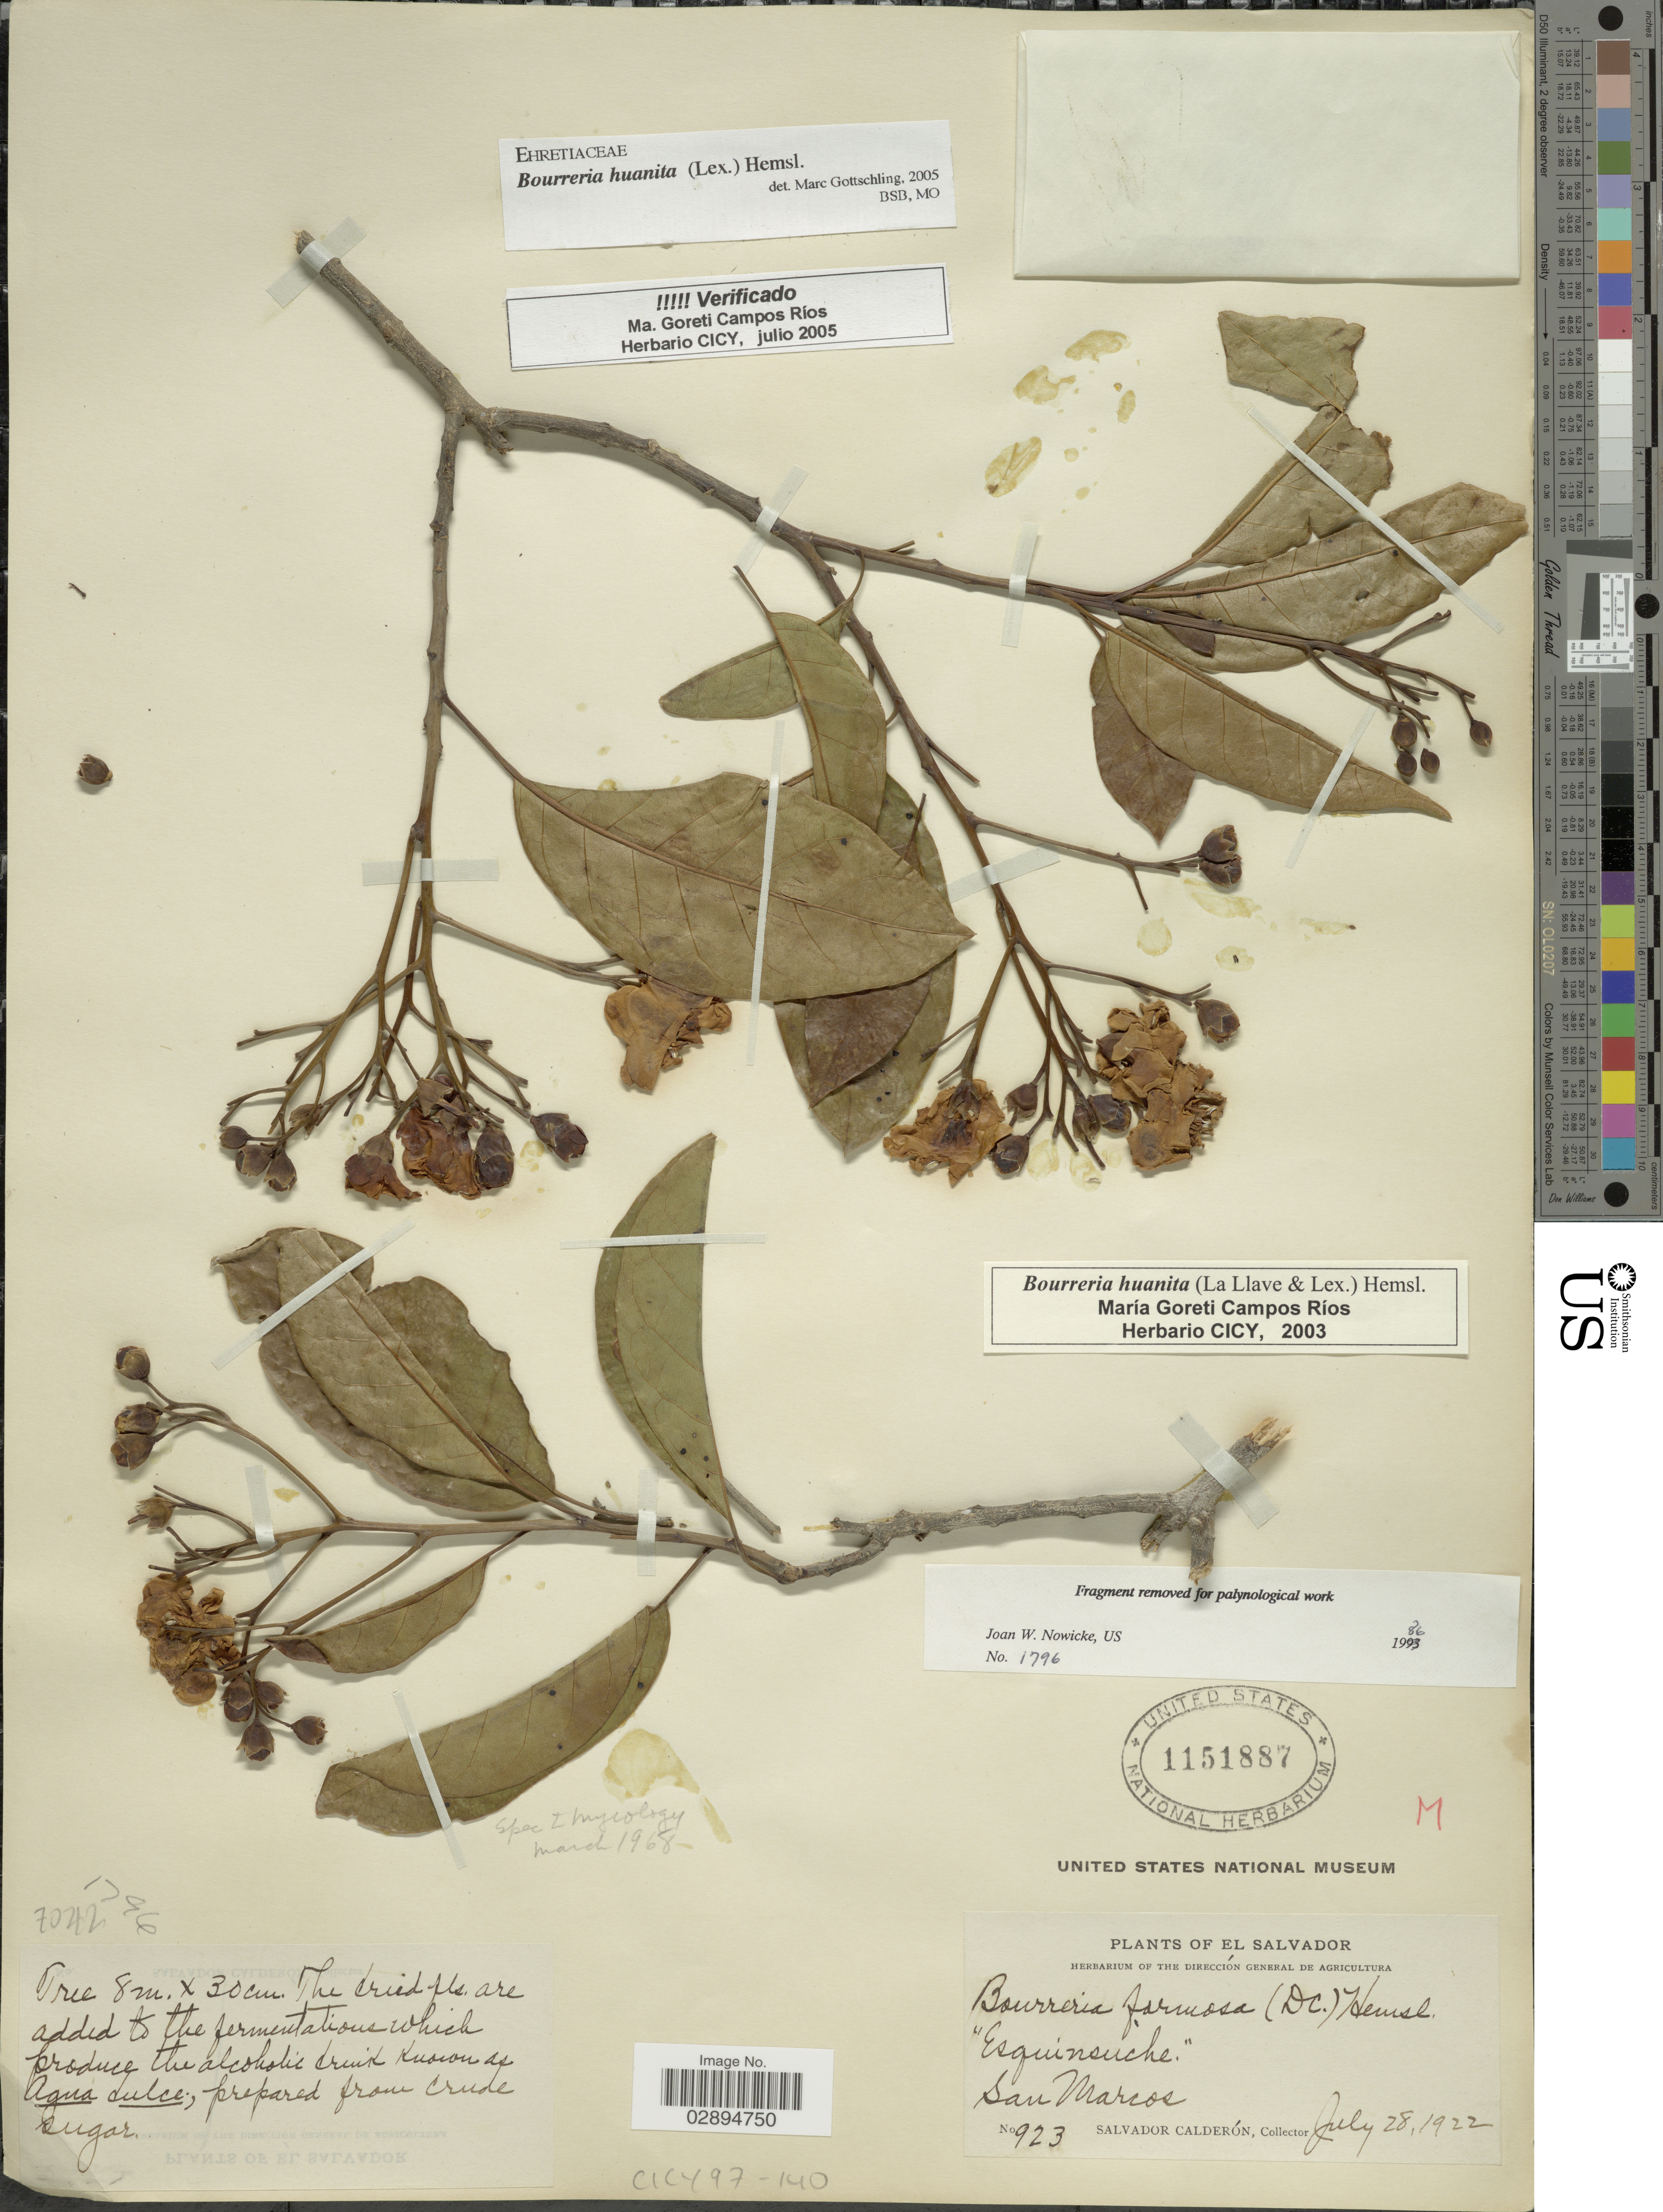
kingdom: Plantae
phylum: Tracheophyta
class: Magnoliopsida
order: Boraginales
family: Ehretiaceae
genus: Bourreria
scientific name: Bourreria huanita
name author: (Lex.) Hemsl.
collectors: S. Calderón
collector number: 923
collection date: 1922-07-28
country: El Salvador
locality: San Marcos.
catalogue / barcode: US 1151887